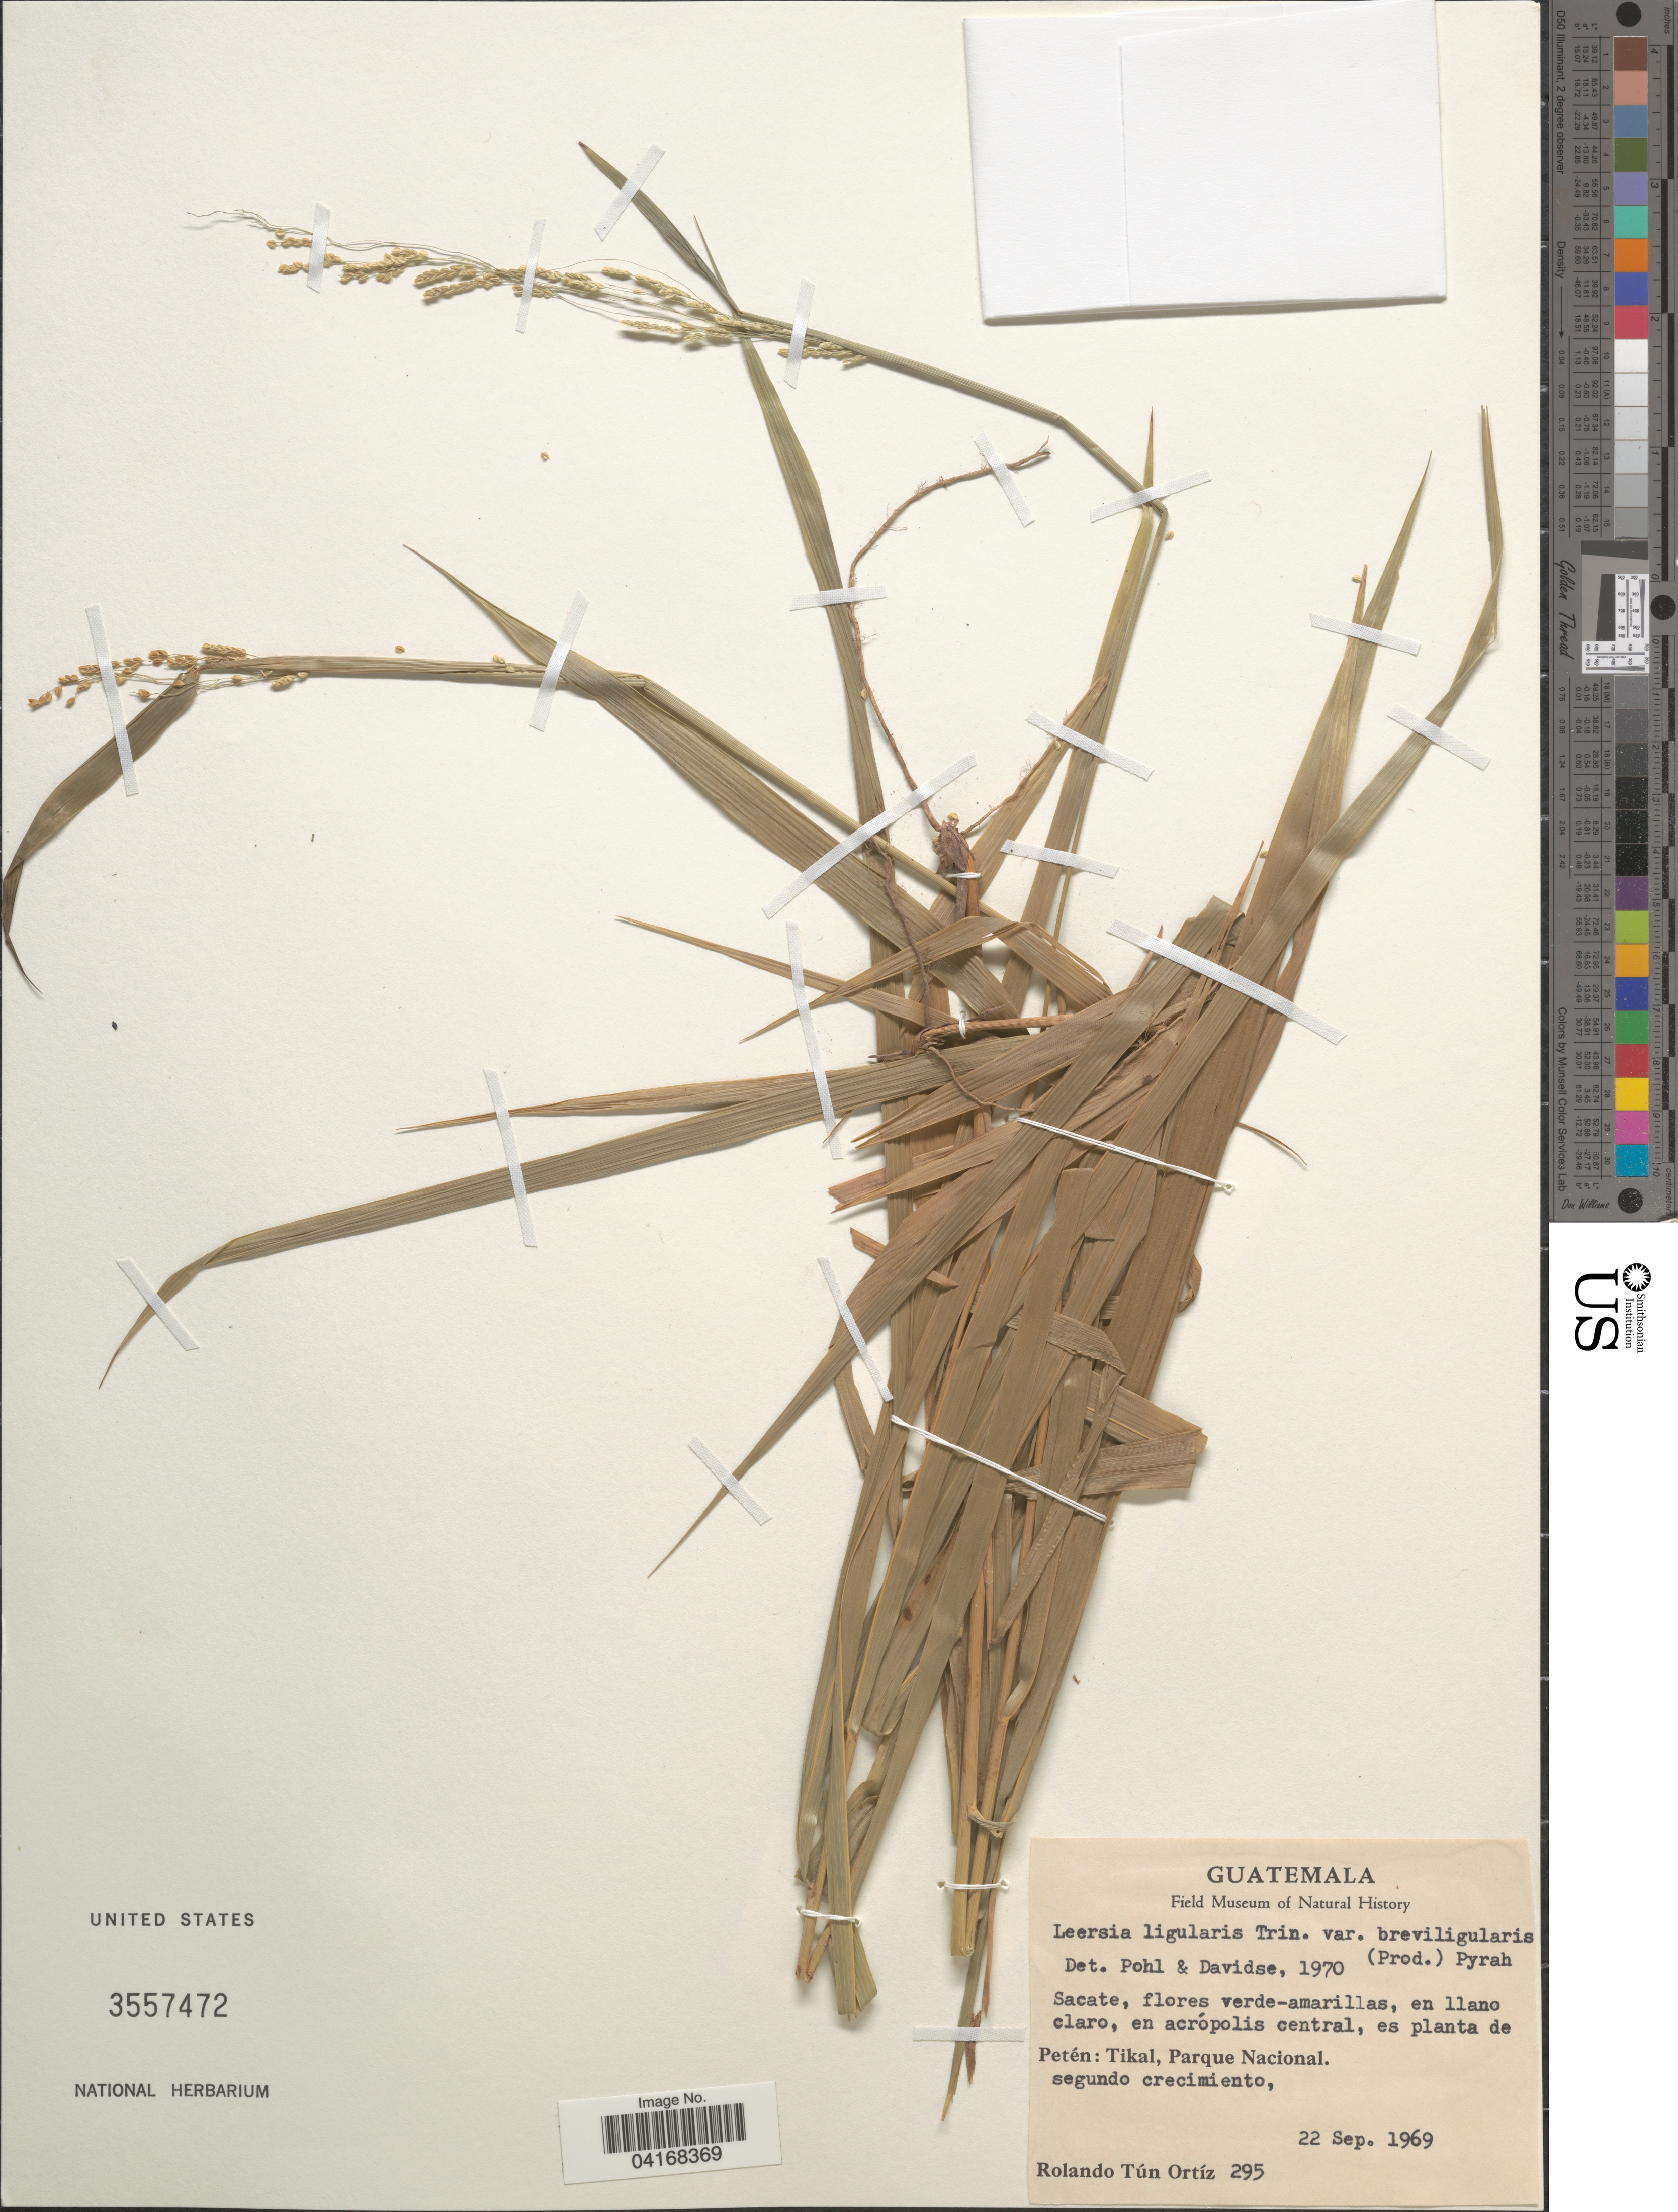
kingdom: Plantae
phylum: Tracheophyta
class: Liliopsida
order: Poales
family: Poaceae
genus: Leersia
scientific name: Leersia ligularis var. breviligularis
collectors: R. Ortiz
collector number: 295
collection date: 1969-09-22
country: Guatemala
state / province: El Peten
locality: Petén: Tikal, Parque Nacional.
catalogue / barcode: US 3557472